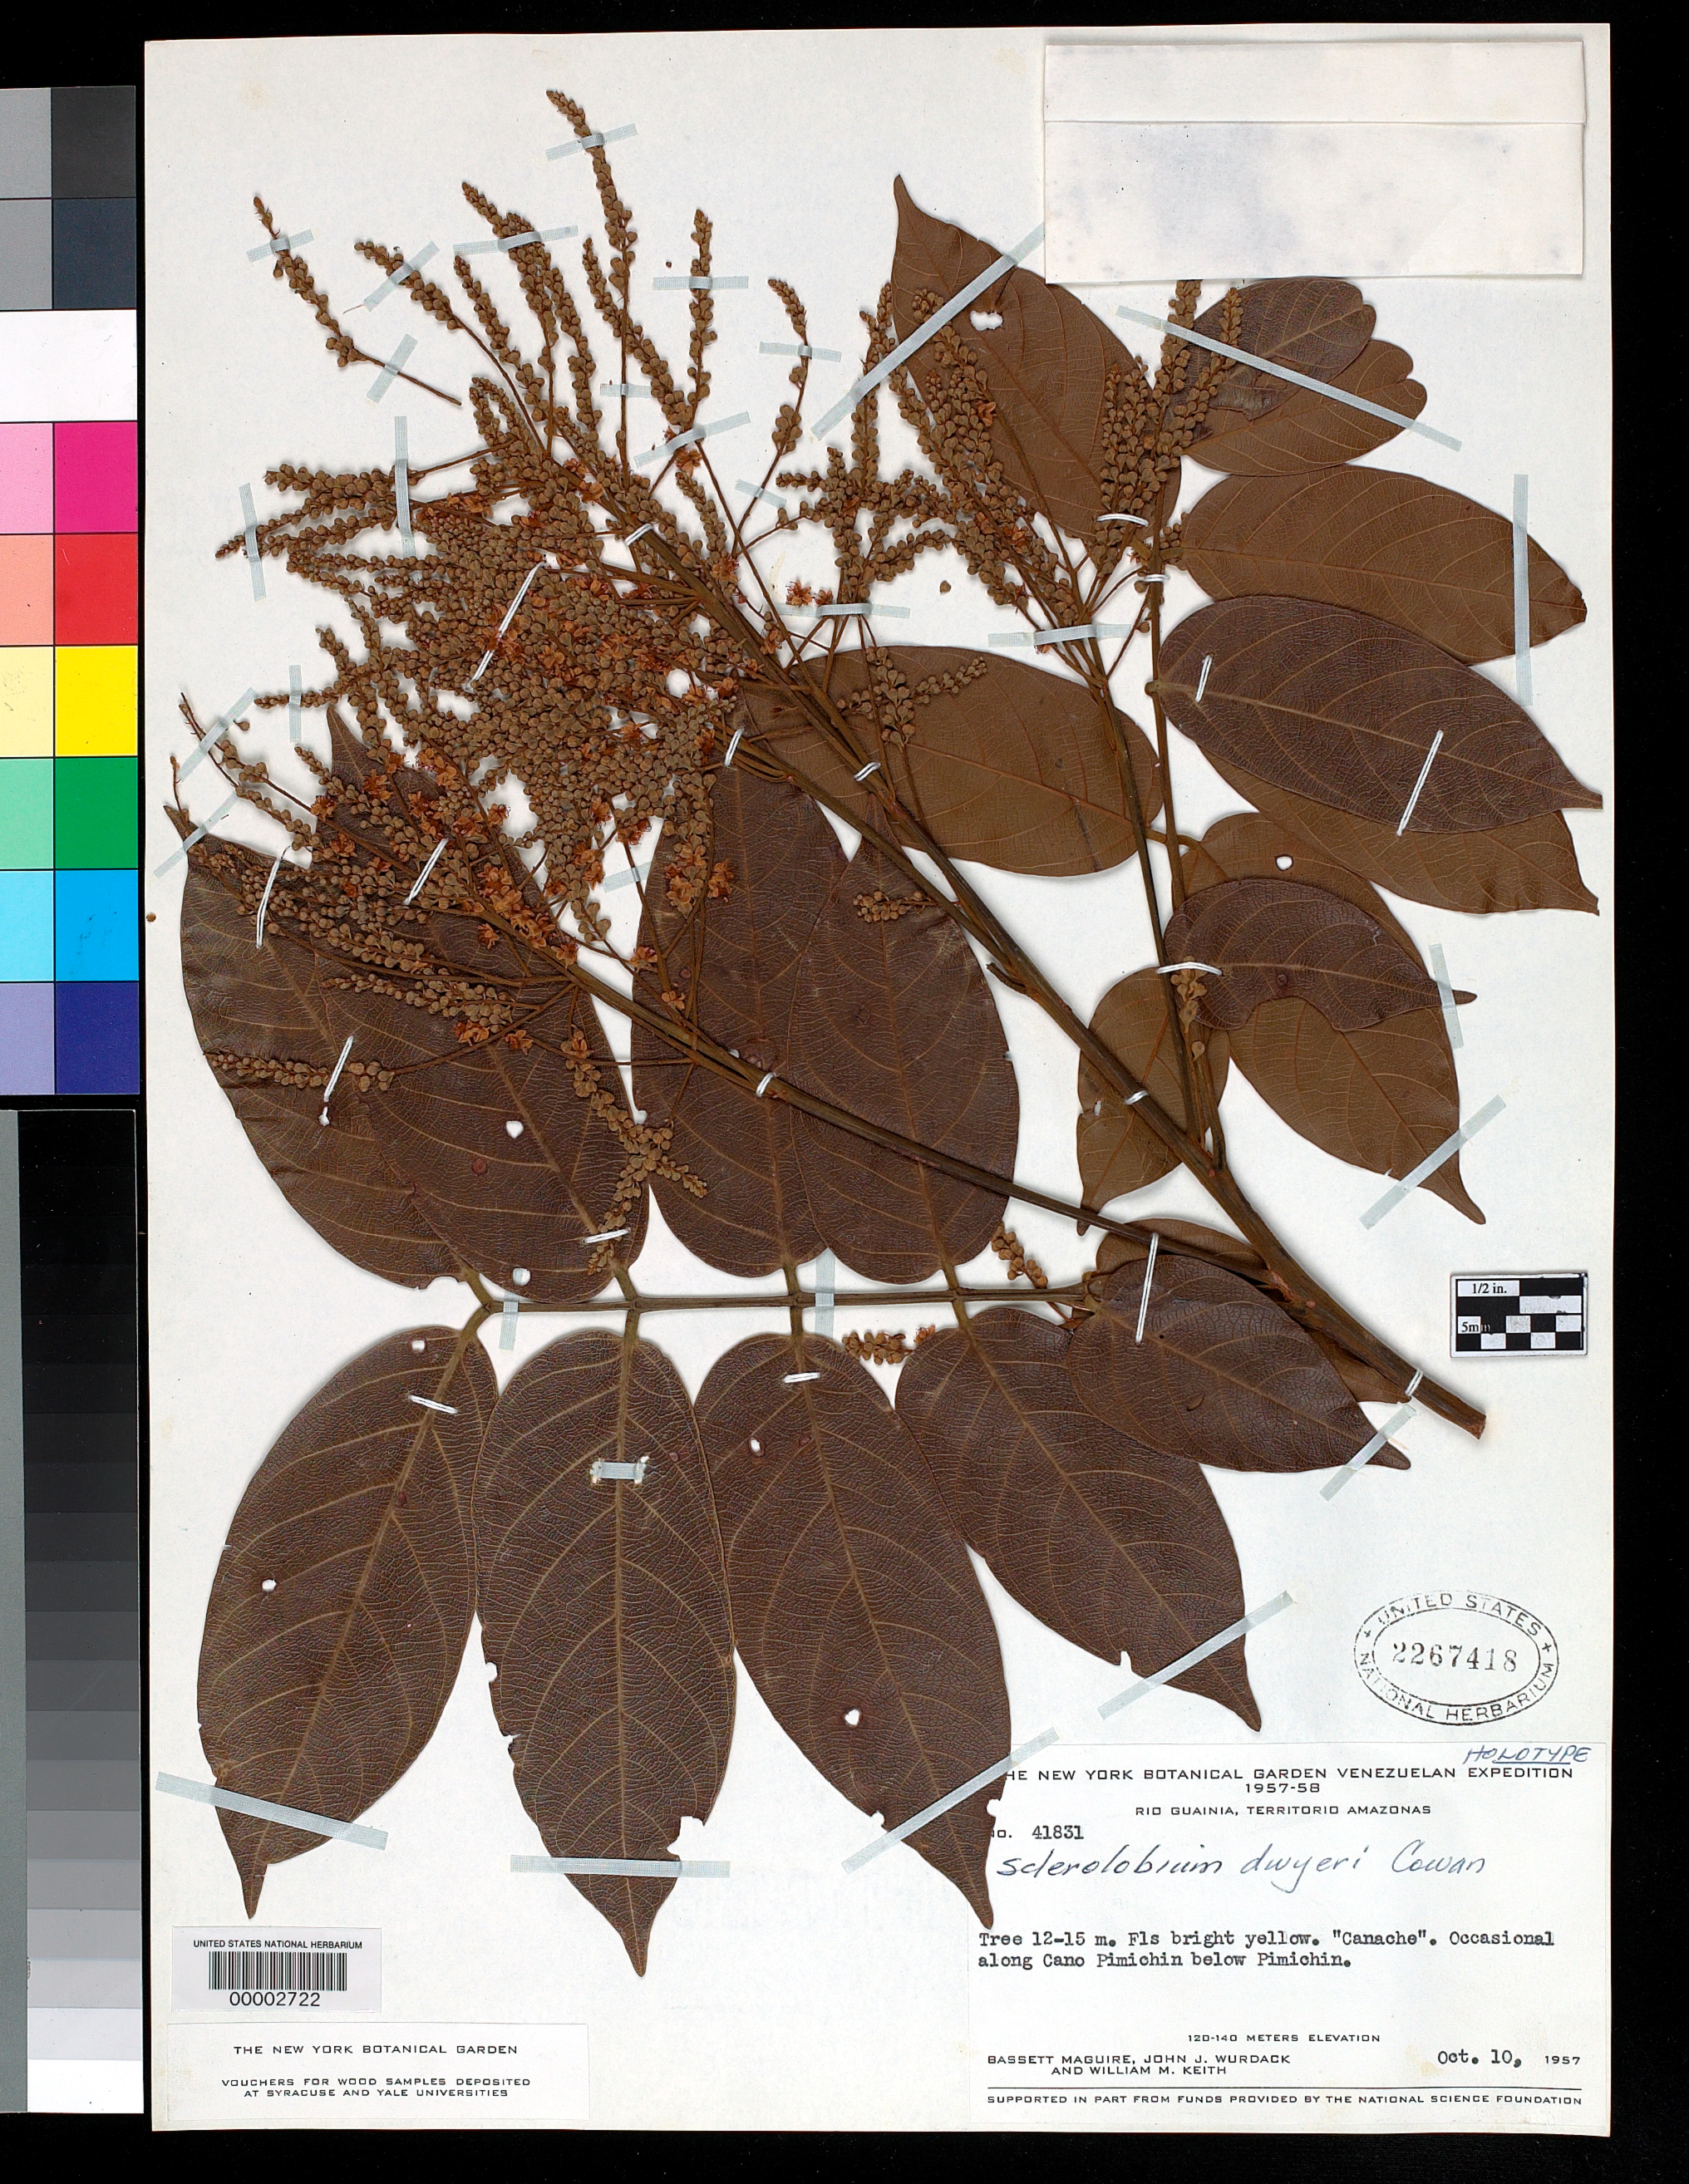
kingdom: Plantae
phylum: Tracheophyta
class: Magnoliopsida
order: Fabales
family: Fabaceae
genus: Sclerolobium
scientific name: Sclerolobium dwyeri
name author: R.S. Cowan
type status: Holotype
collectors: B. Maguire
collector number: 41831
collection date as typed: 10 Oct 1957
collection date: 1957-10-10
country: Venezuela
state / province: Amazonas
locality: Rio Guainia.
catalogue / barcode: US 2267418